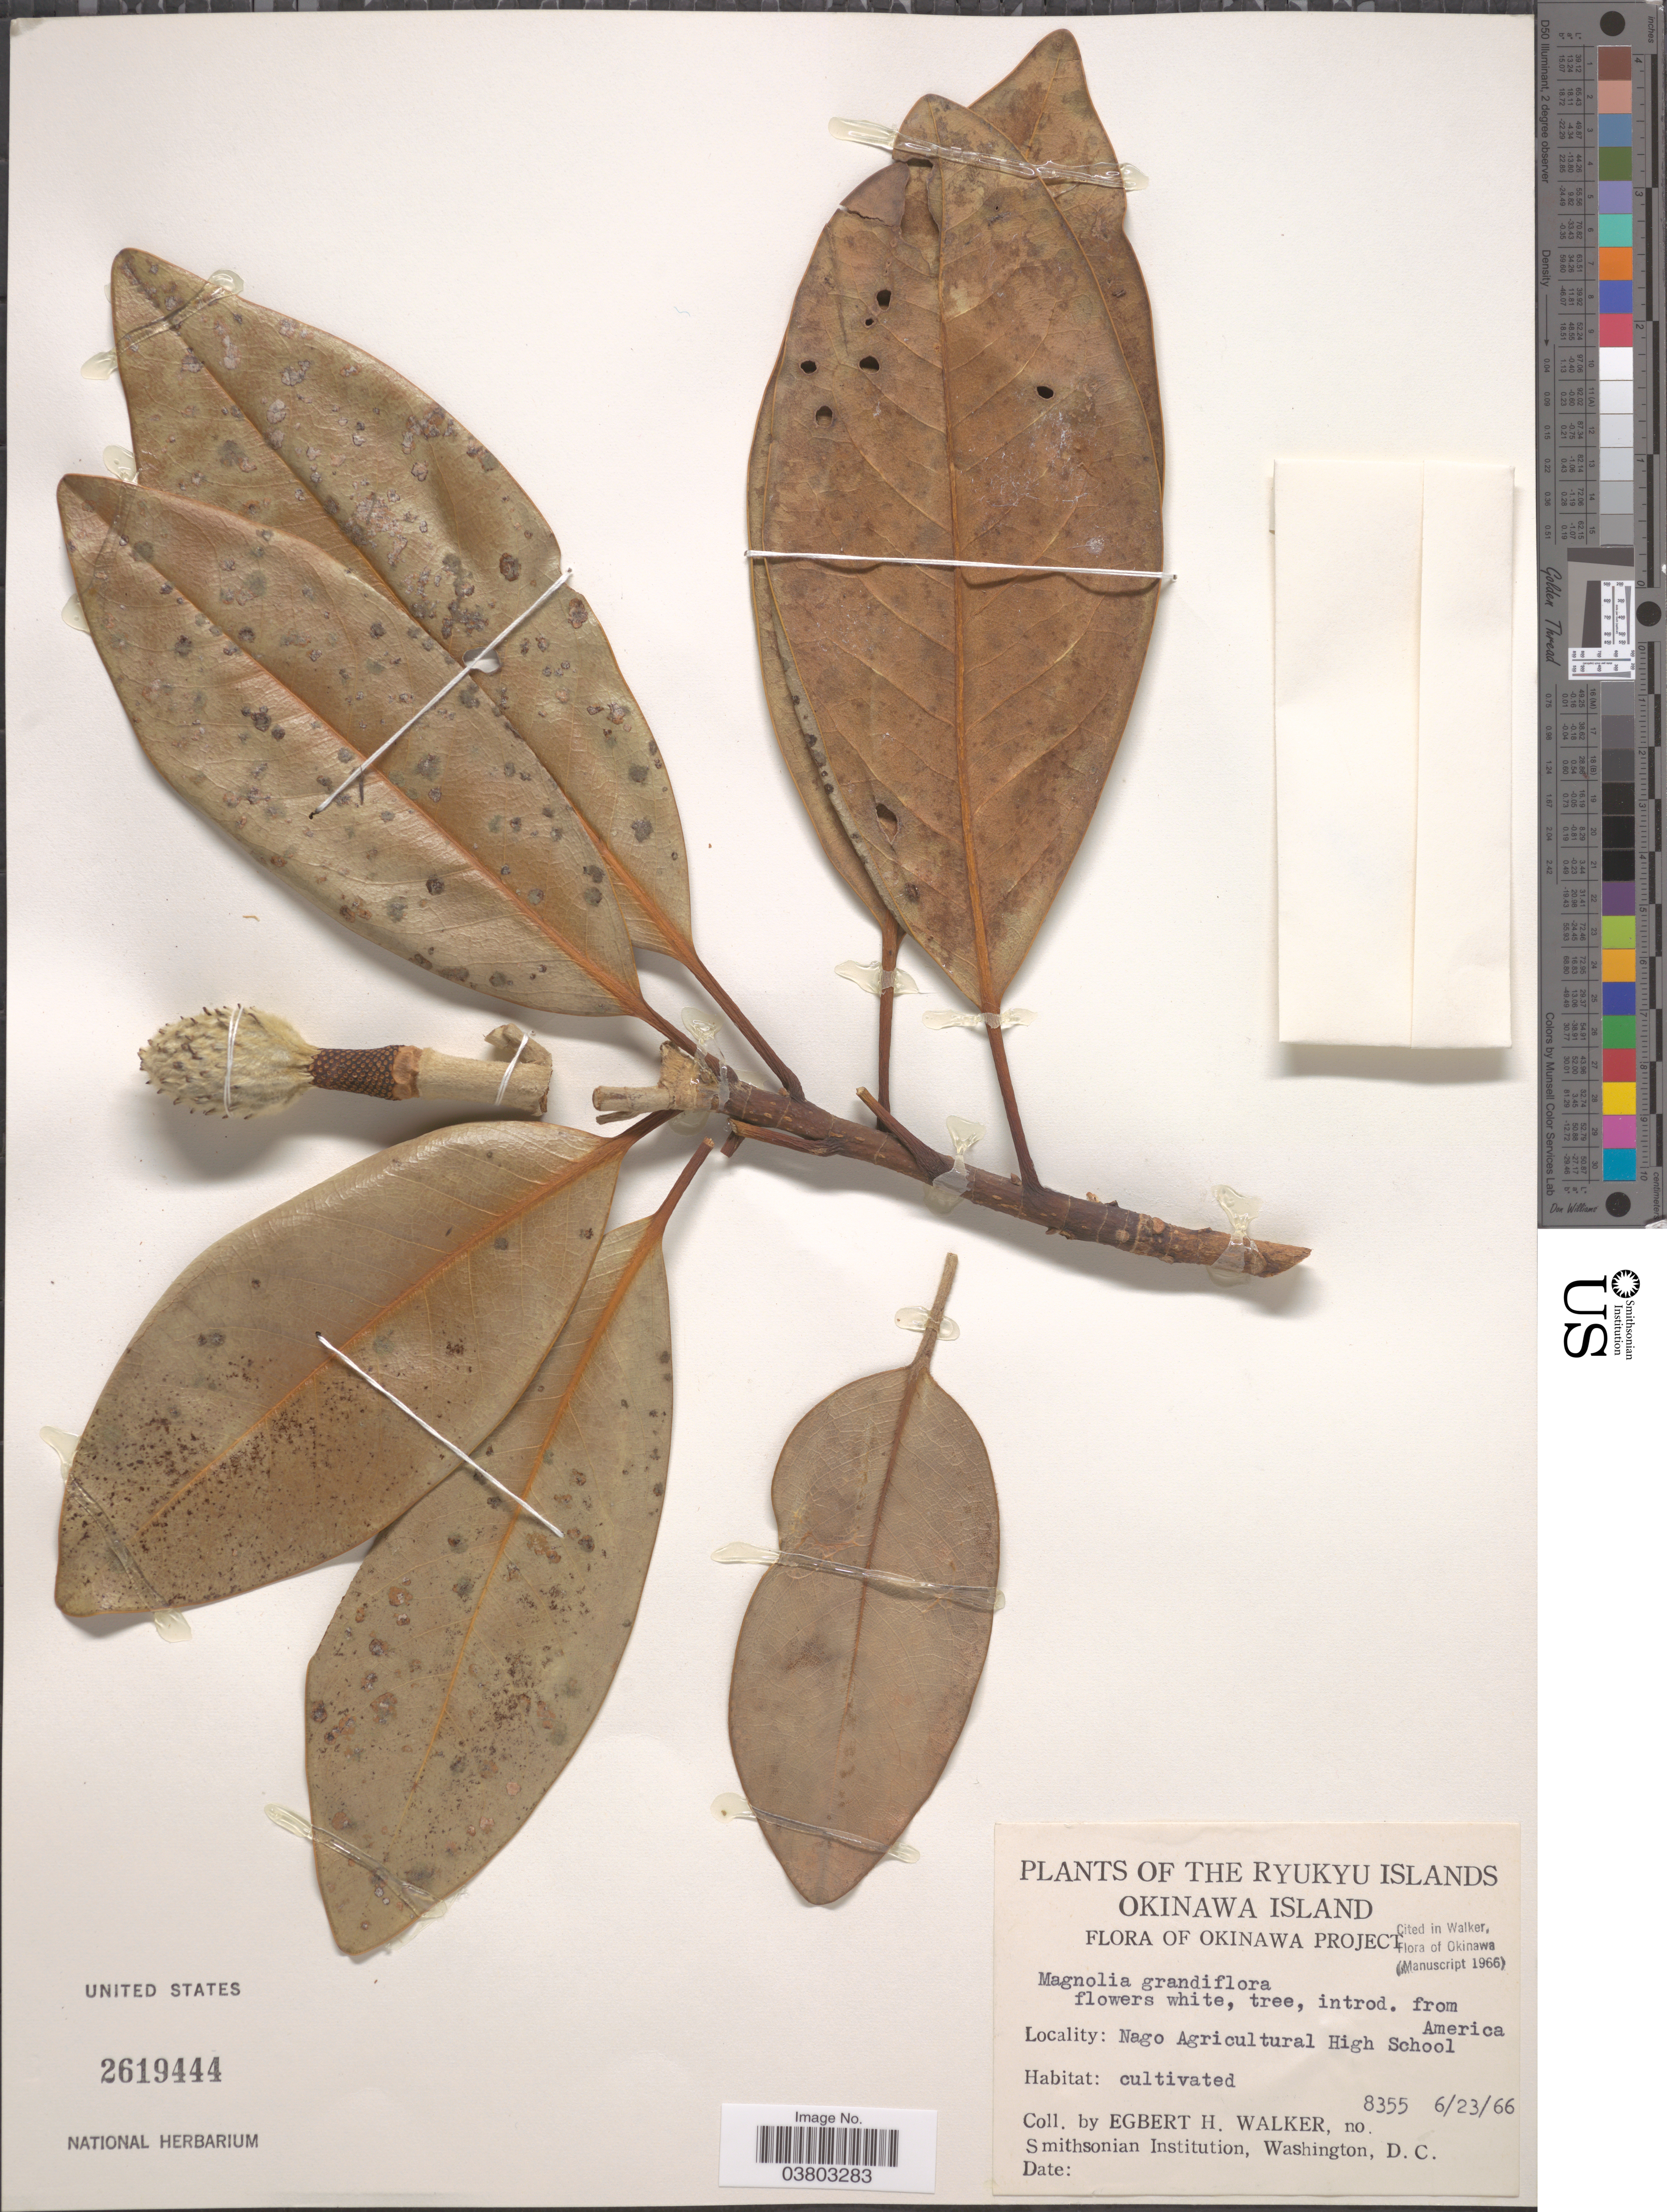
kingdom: Plantae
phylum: Tracheophyta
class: Magnoliopsida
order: Magnoliales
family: Magnoliaceae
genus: Magnolia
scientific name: Magnolia grandiflora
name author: L.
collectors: E. H. Walker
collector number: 8355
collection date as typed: Transcribed d/m/y: 23/6/66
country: Japan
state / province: Okinawa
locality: Ryukyu Islands. Okinawa Island. Okinawa Project. Negro Agricultural High School.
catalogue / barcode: US 2619444